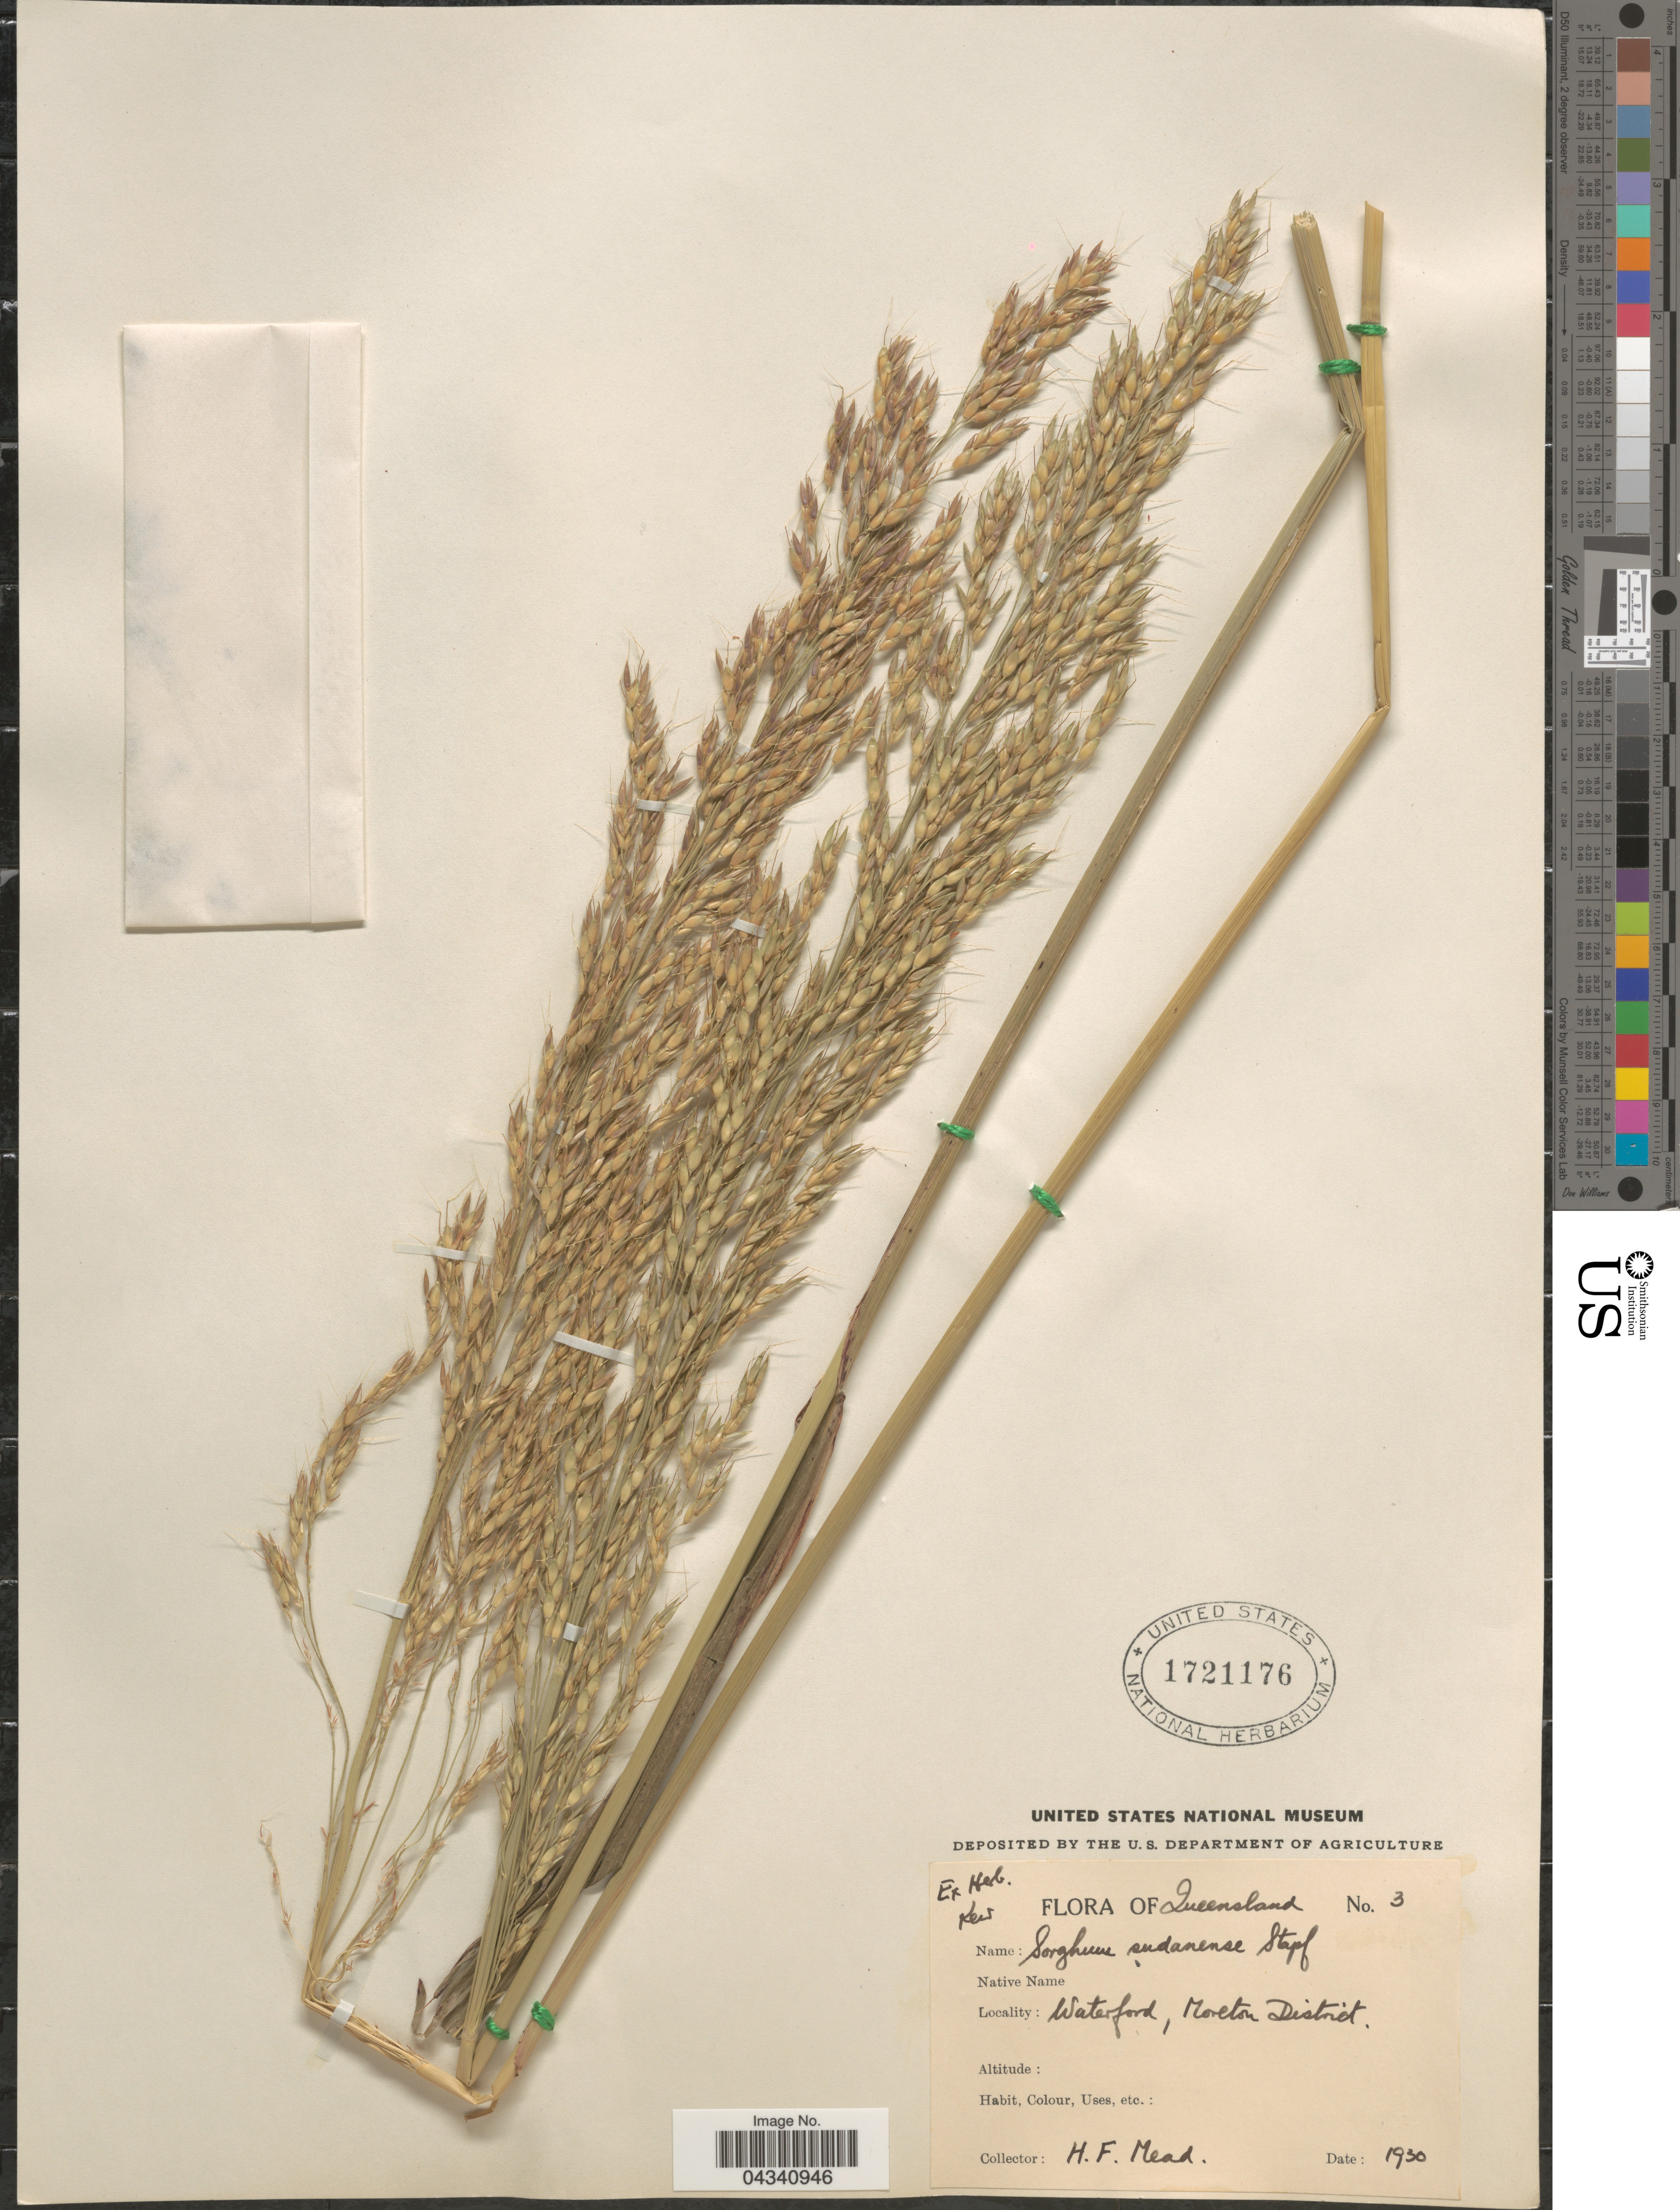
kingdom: Plantae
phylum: Tracheophyta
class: Liliopsida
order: Poales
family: Poaceae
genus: Sorghum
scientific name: Sorghum x drummondii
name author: (Nees ex Steud.) Millsp. & Chase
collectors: H. Mead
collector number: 3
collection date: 1930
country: Australia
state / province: Queensland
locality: Waterford, Moreton District.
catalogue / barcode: US 1721176